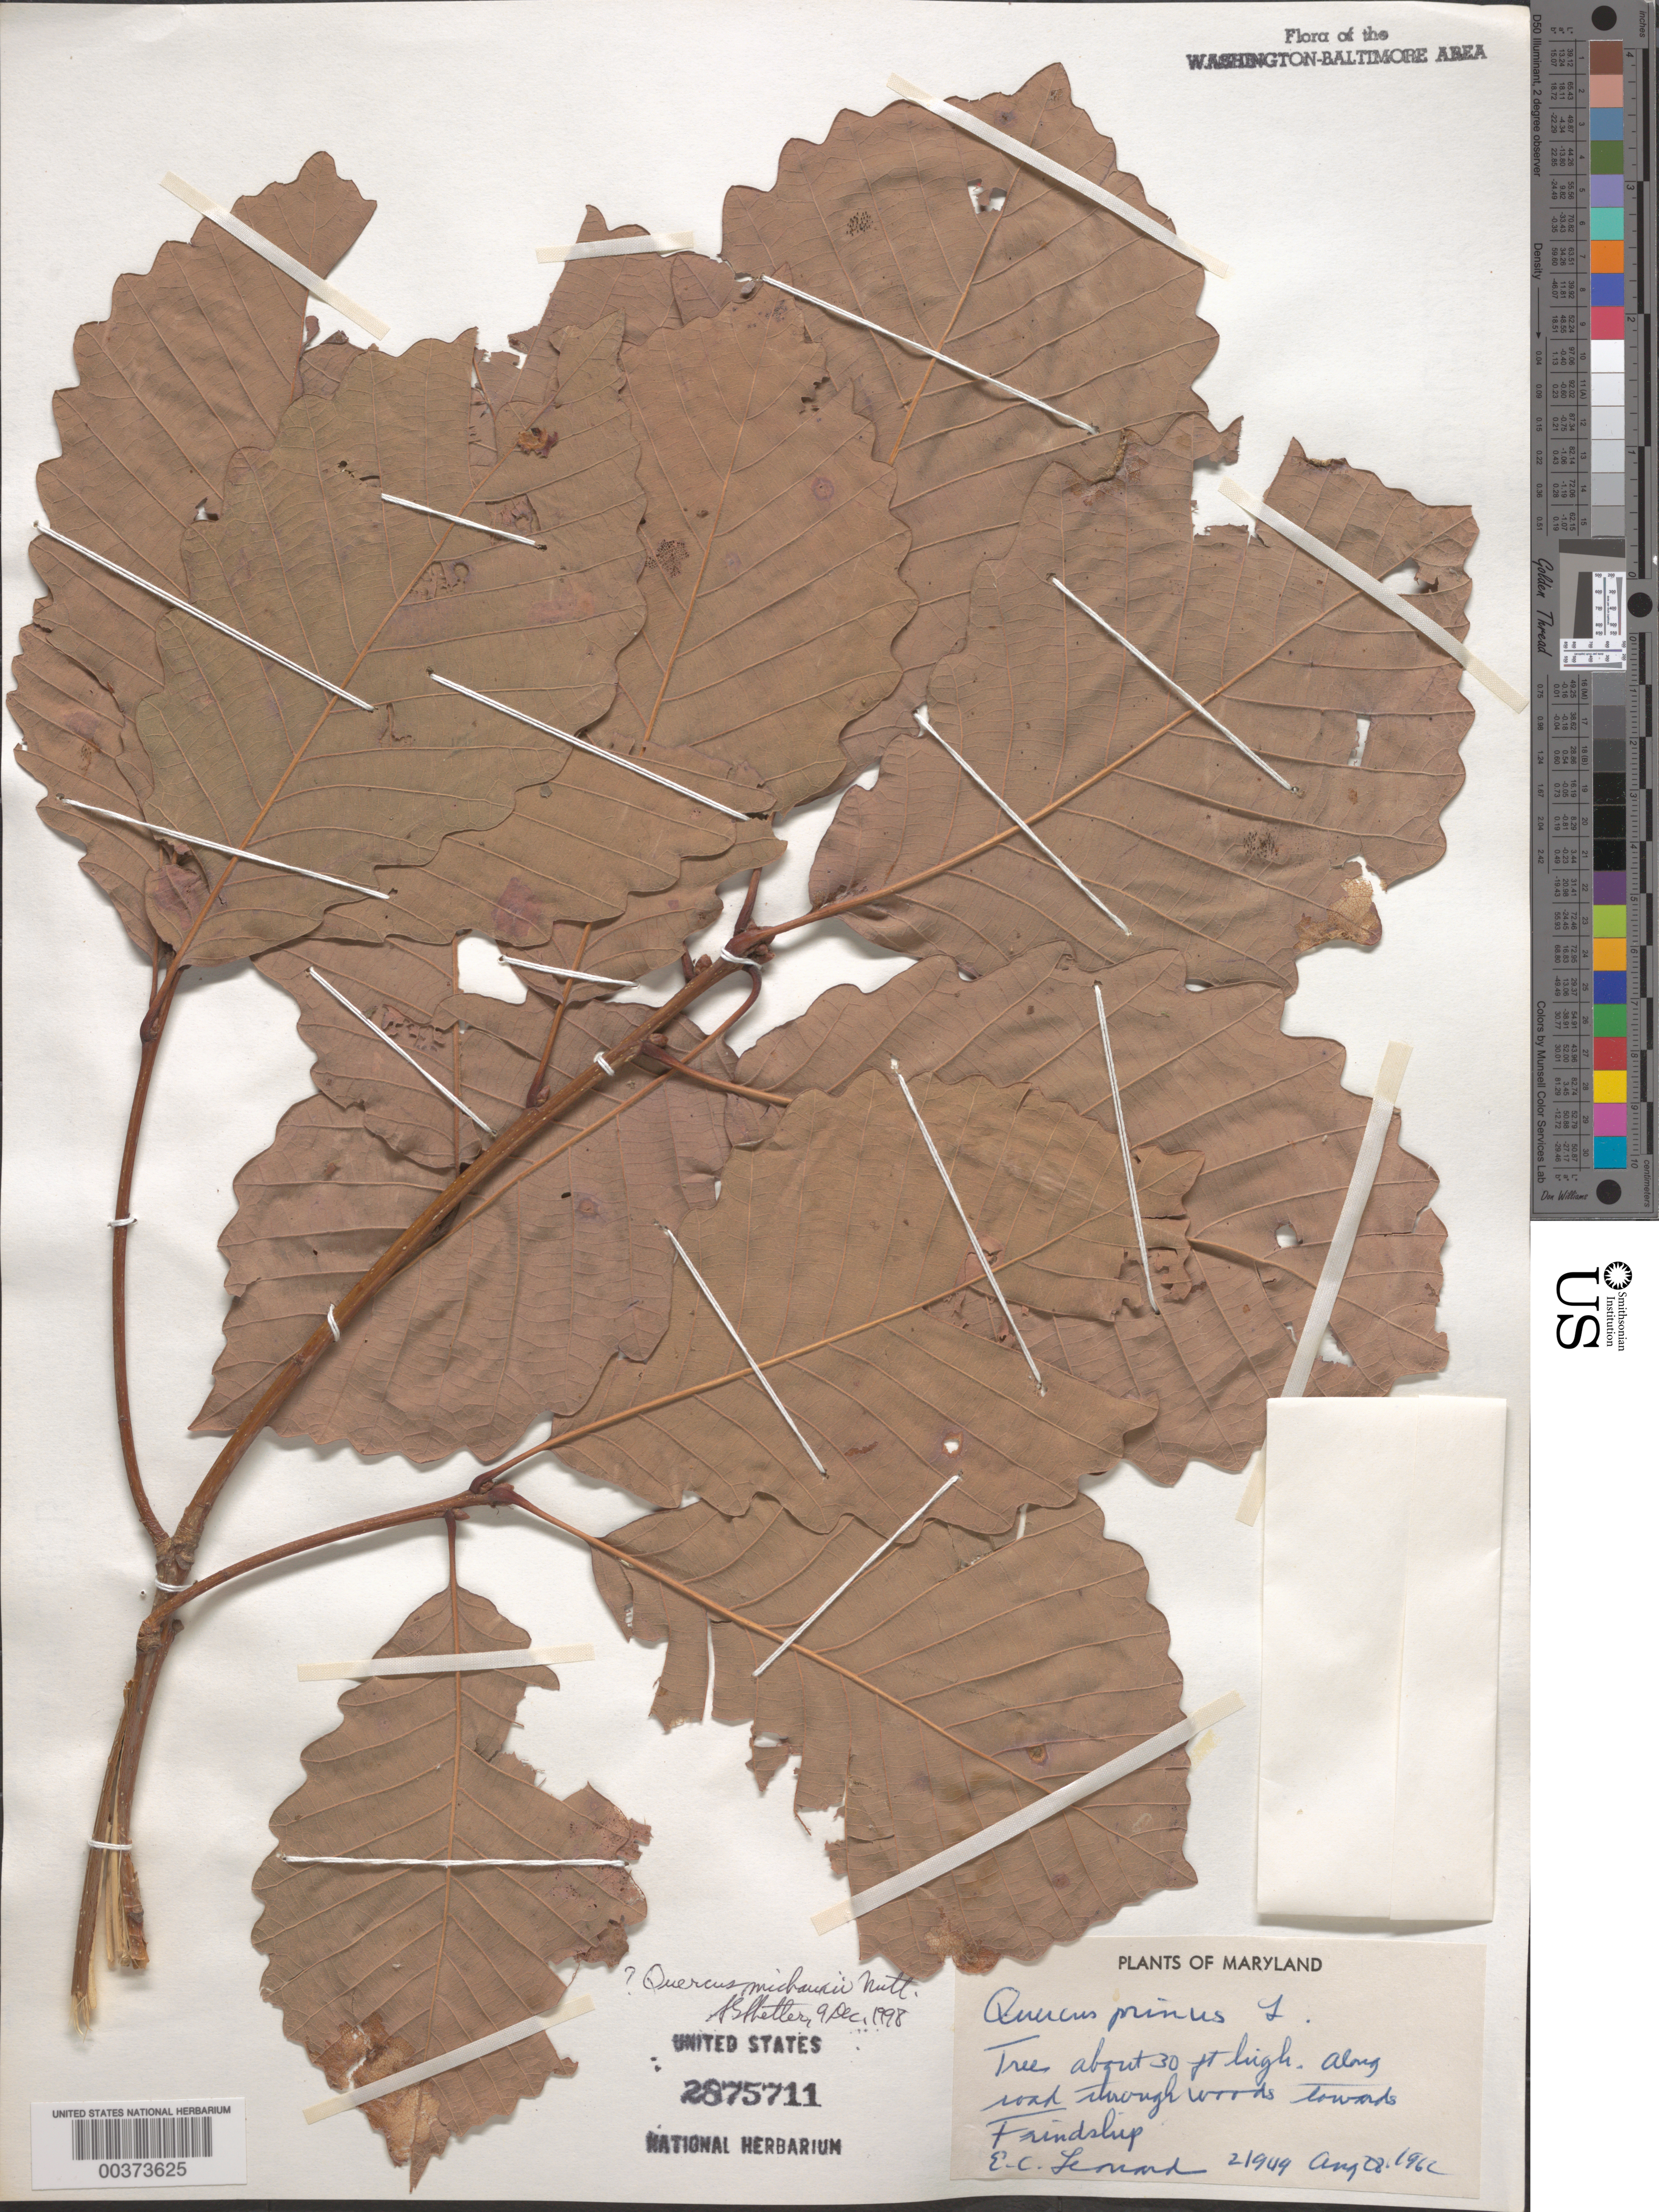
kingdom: Plantae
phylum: Tracheophyta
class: Magnoliopsida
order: Fagales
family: Fagaceae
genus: Quercus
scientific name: Quercus michauxii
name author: Nutt.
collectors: E. C. Leonard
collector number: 21949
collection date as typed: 18 Aug 1962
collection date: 1962-08-18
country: United States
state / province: Maryland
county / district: Montgomery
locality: Friendship vicinity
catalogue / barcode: US 2875711